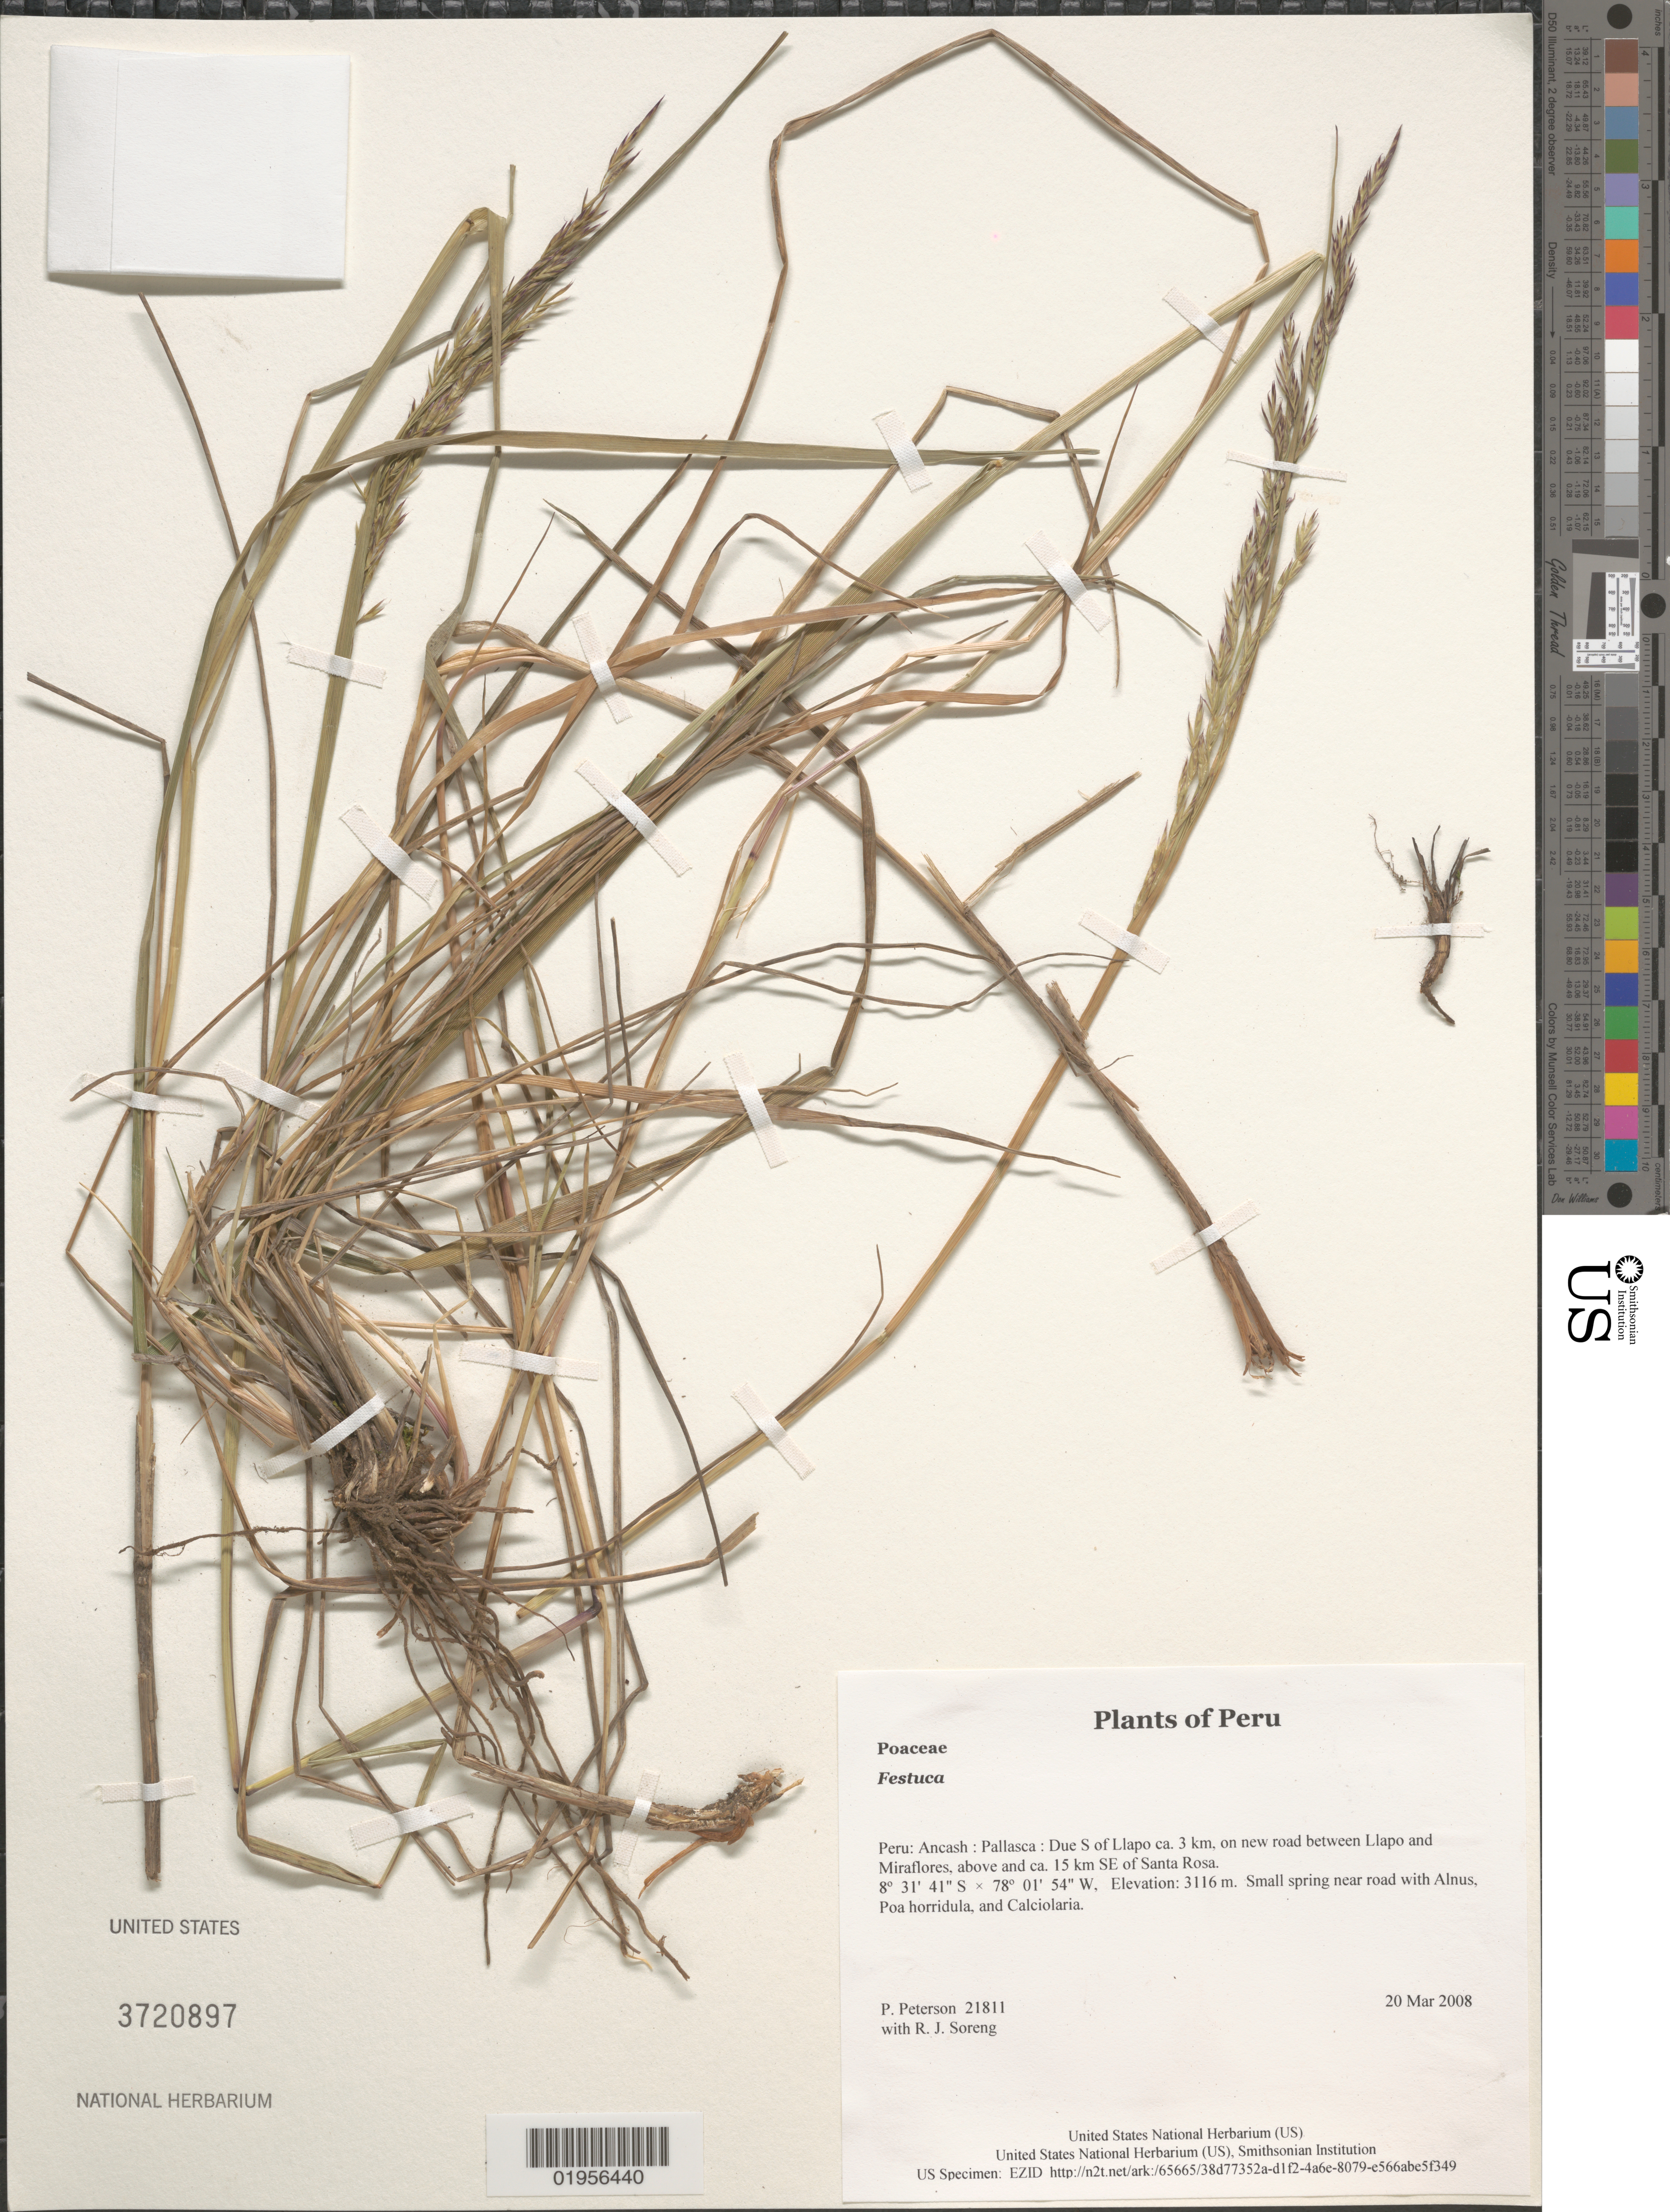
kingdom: Plantae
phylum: Tracheophyta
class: Liliopsida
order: Poales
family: Poaceae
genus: Festuca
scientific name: Festuca sp.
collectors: P. M. Peterson & R. J. Soreng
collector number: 21811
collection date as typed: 20 Mar 2008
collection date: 2008-03-20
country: Peru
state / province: Ancash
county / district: Pallasca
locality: Due S of Llapo ca. 3 km, on new road between Llapo and Miraflores, above and ca. 15 km SE of Santa Rosa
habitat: Small spring near road with Alnus, Poa horridula, and Calciolaria.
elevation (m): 3116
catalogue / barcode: US 3720897